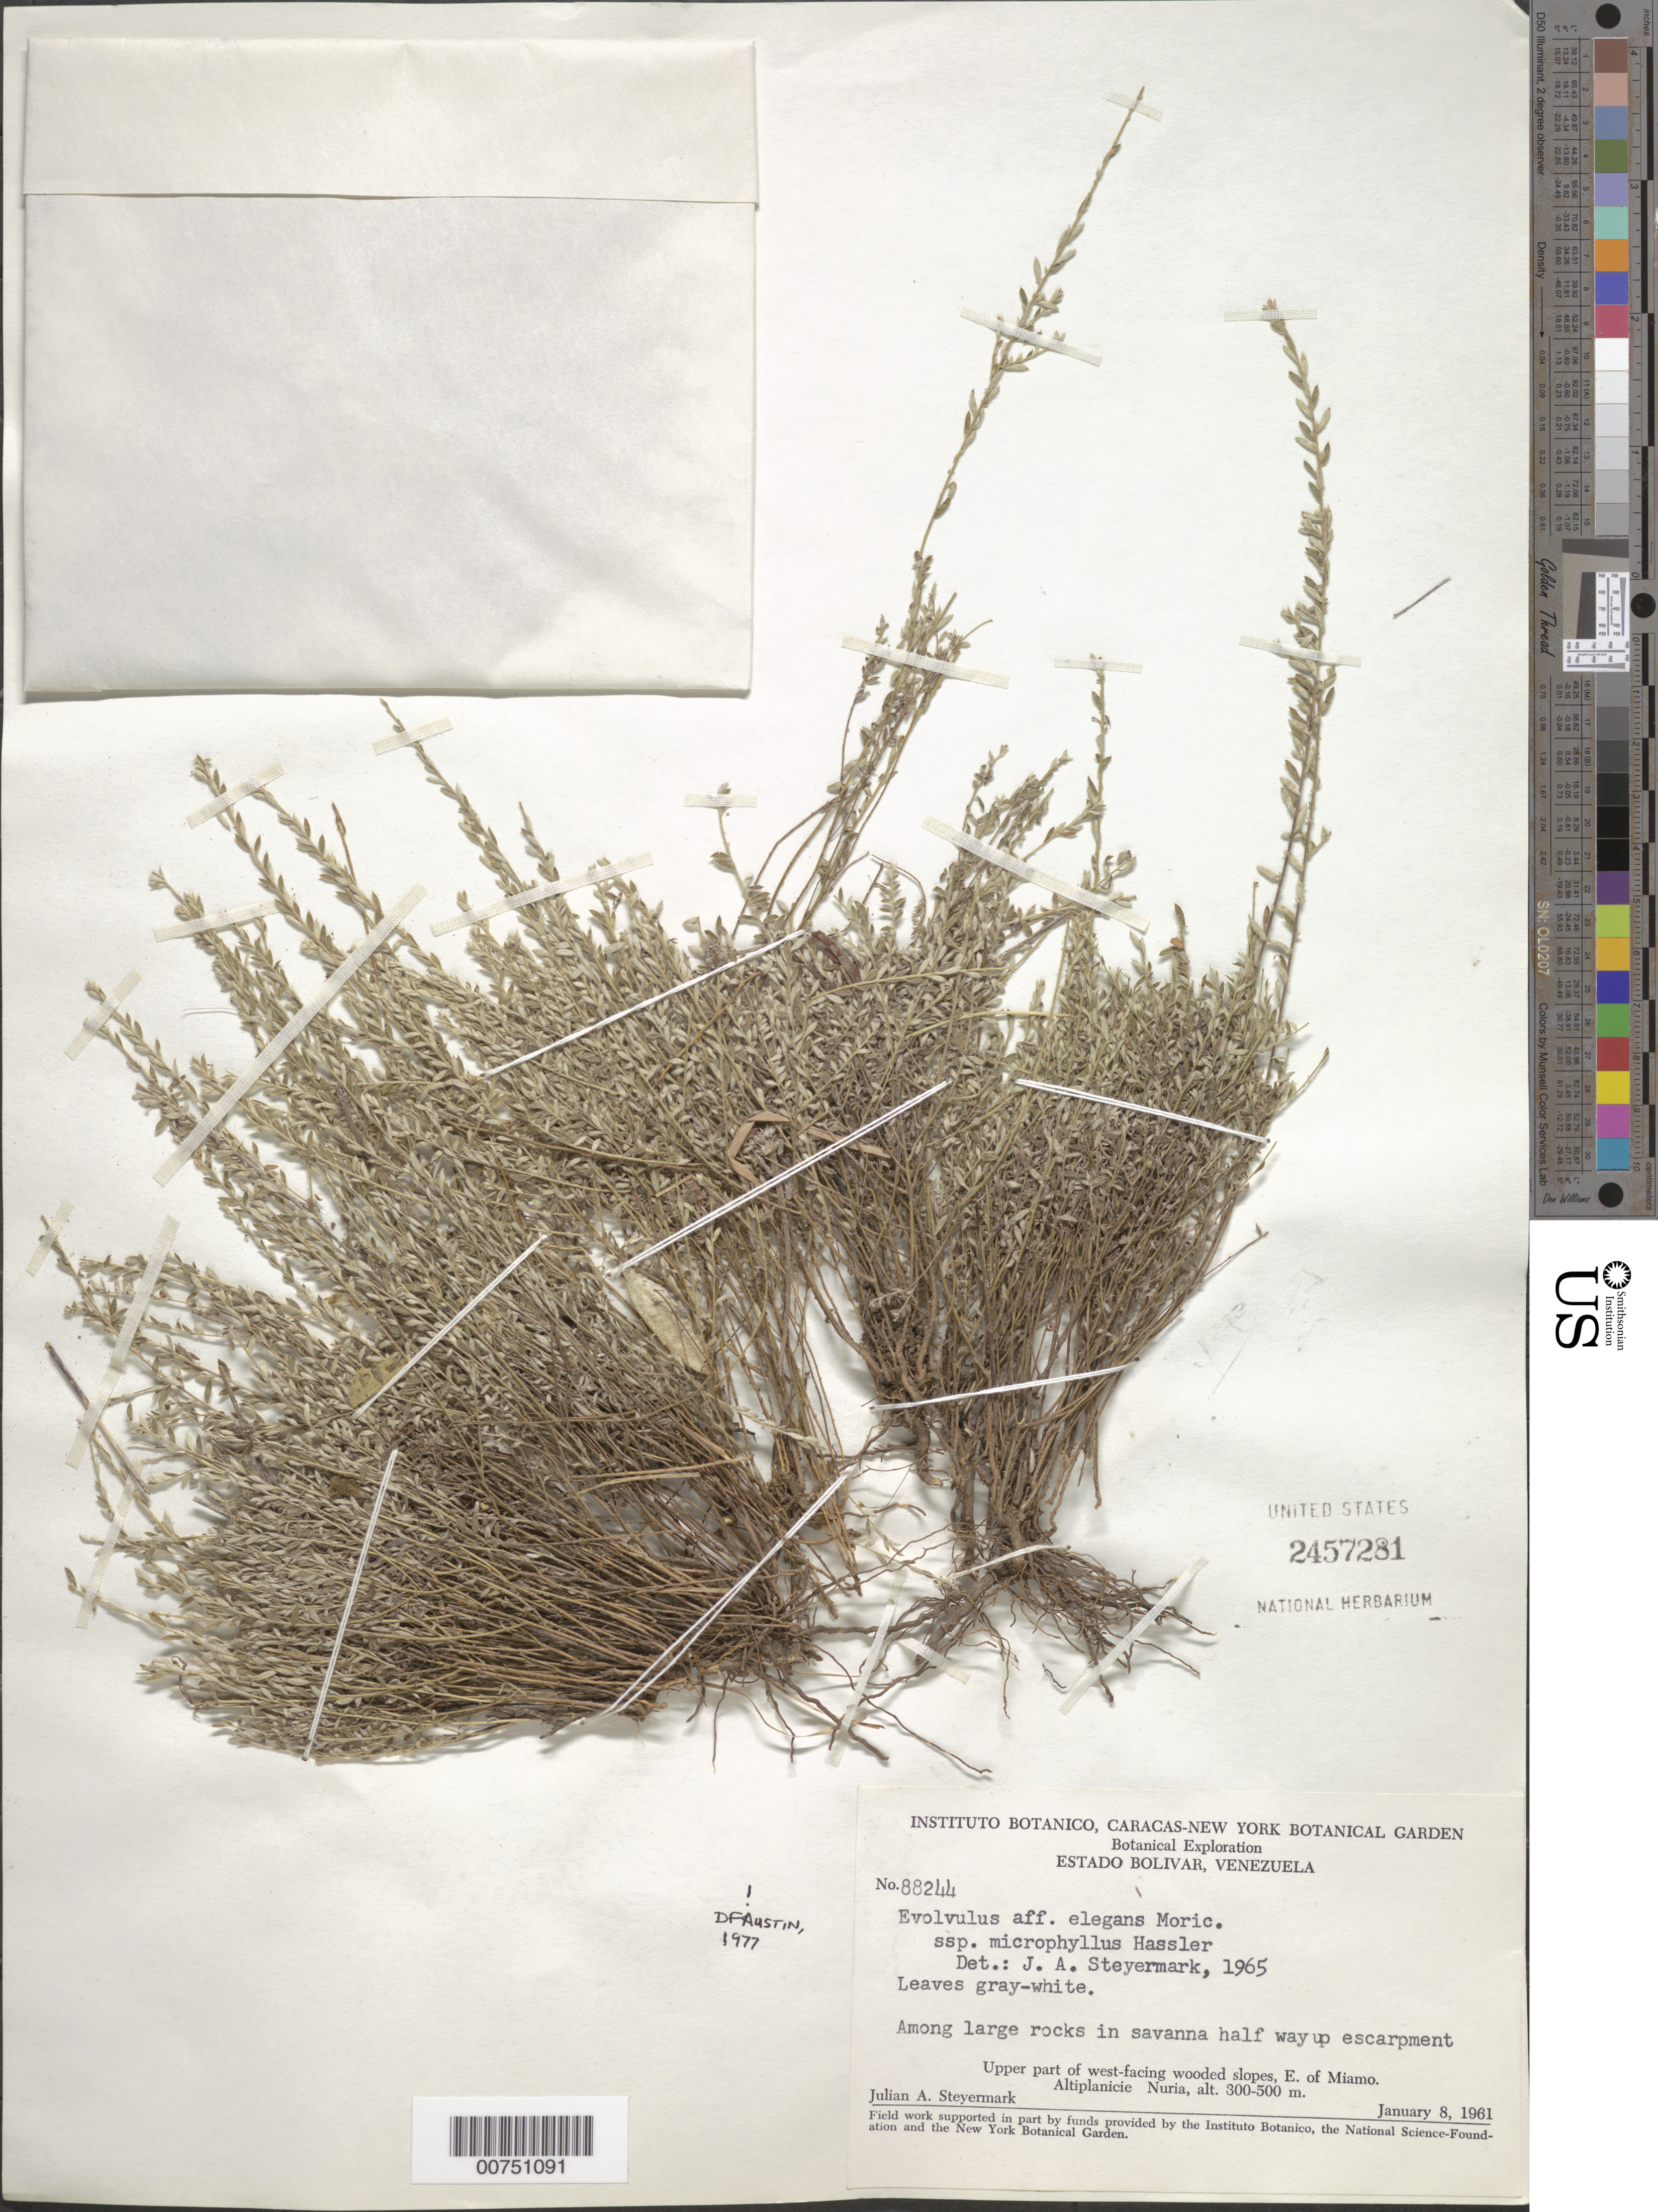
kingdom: Plantae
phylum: Tracheophyta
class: Magnoliopsida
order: Solanales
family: Convolvulaceae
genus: Evolvulus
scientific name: Evolvulus elegans subsp. microphyllus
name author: Hassl.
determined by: Austin, D. F.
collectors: J. Steyermark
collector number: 88244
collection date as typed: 8-Jan-61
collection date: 1961-01-08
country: Venezuela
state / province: Bolívar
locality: Altiplanicie de Nuria, E of Miamo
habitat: Among large rocks in savanna half way up escarpment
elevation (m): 300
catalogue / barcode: US 2457281